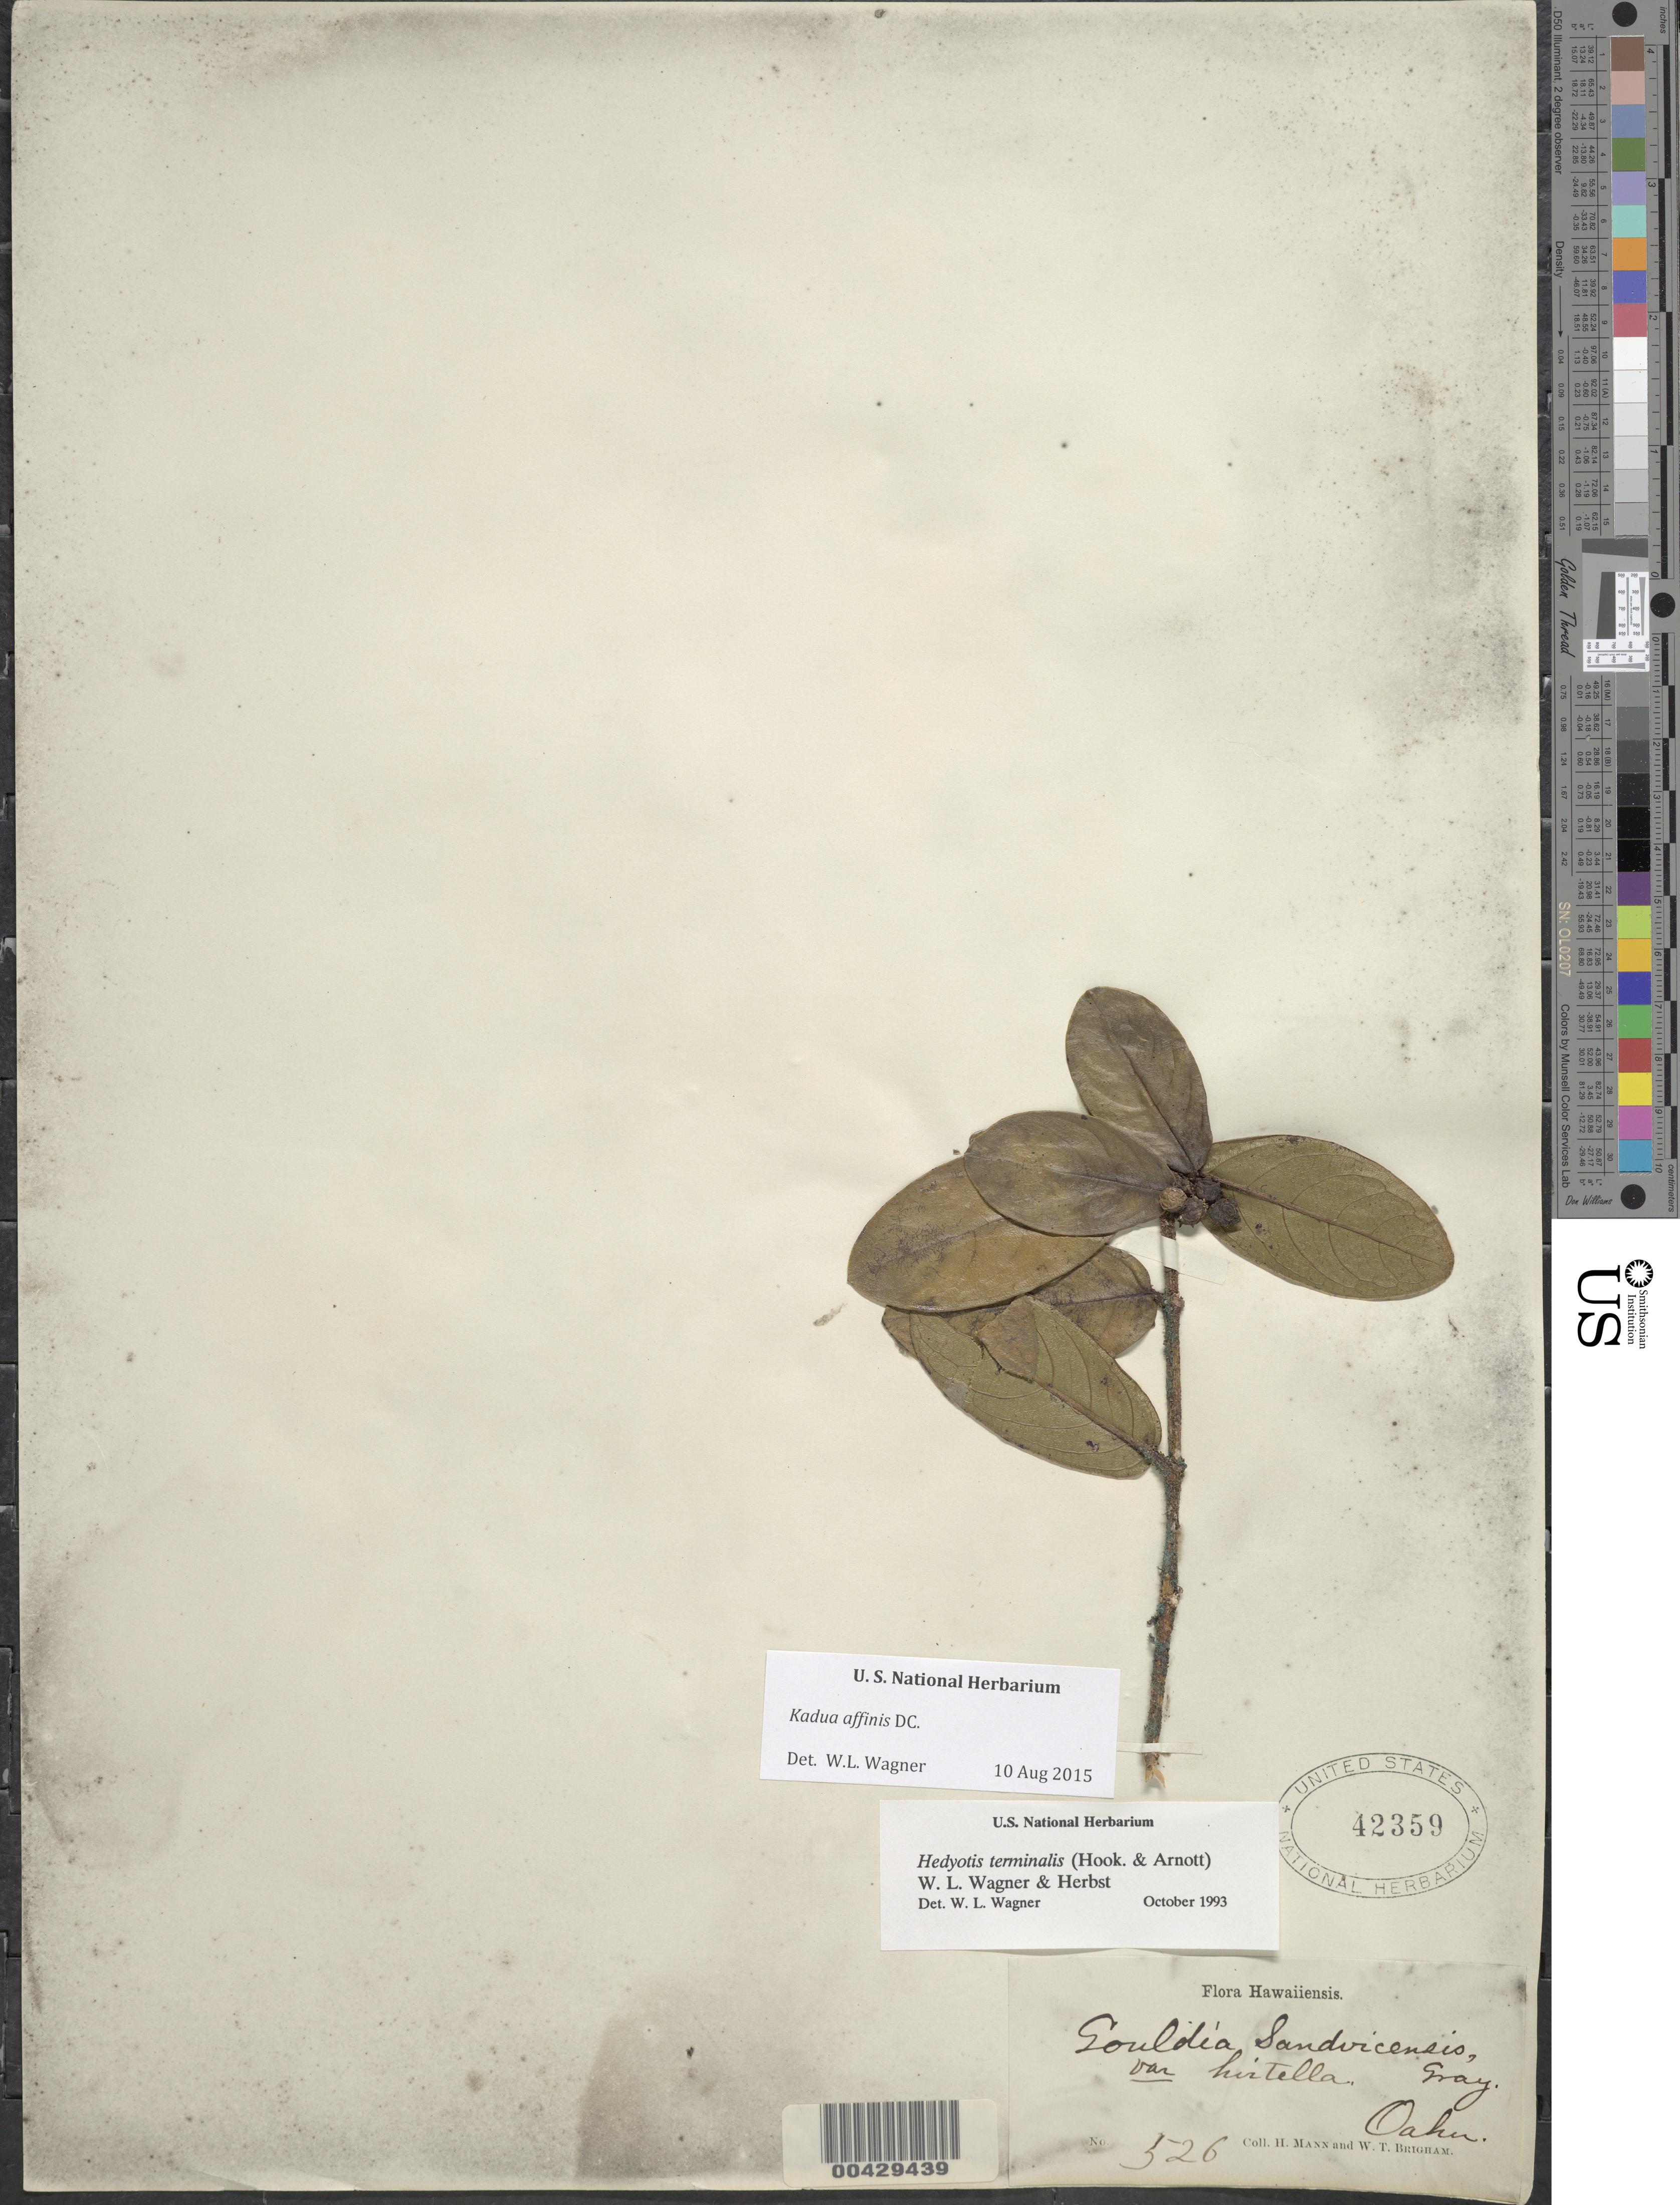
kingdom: Plantae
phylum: Tracheophyta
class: Magnoliopsida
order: Gentianales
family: Rubiaceae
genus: Kadua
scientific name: Kadua affinis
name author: DC.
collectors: H. Mann & W. T. Brigham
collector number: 526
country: United States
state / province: Hawaii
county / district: Honolulu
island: Oahu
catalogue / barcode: US 42359